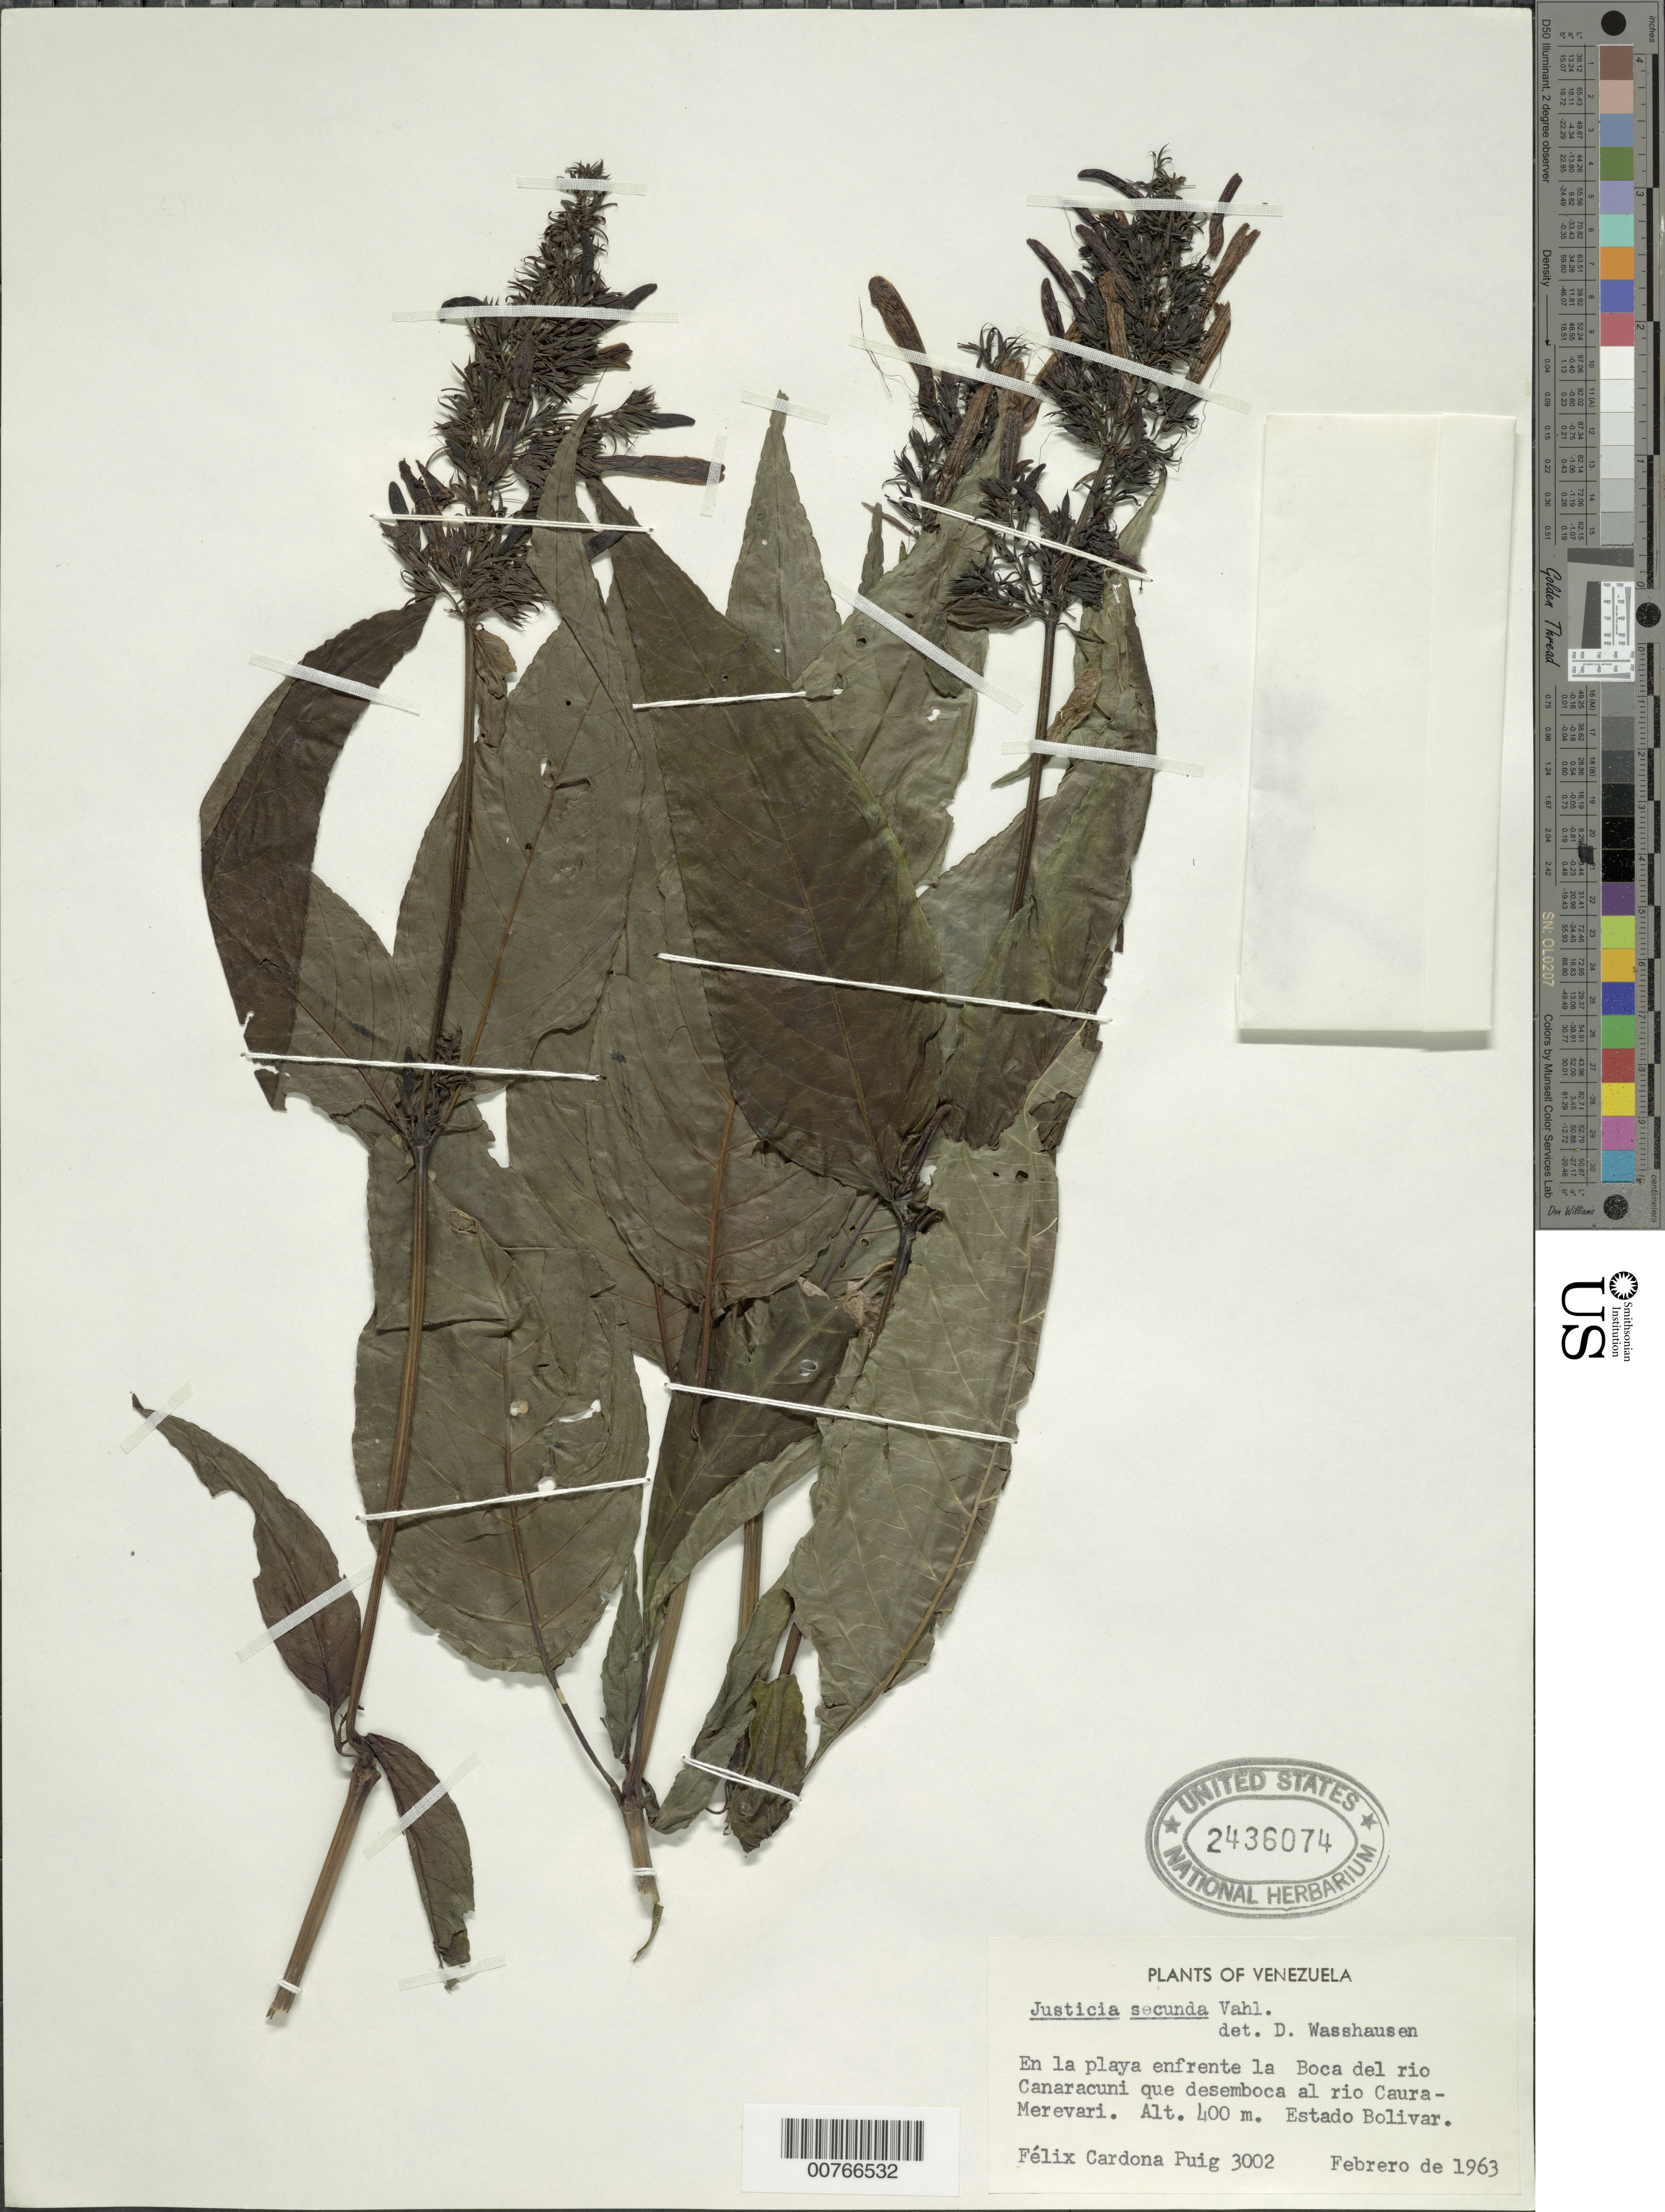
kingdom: Plantae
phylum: Tracheophyta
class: Magnoliopsida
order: Lamiales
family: Acanthaceae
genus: Justicia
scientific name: Justicia secunda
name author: Vahl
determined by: Wasshausen, Dieter C., (BOT), Smithsonian Institution - National Museum of Natural History (UNITED STATES)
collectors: F. Cardona Puig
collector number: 3002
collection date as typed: Feb-63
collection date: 1963-02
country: Venezuela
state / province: Bolívar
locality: Río Canaracuni, junto a su desembocadura con el Río Caura-Merevari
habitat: Playa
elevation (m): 400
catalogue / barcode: US 2436074